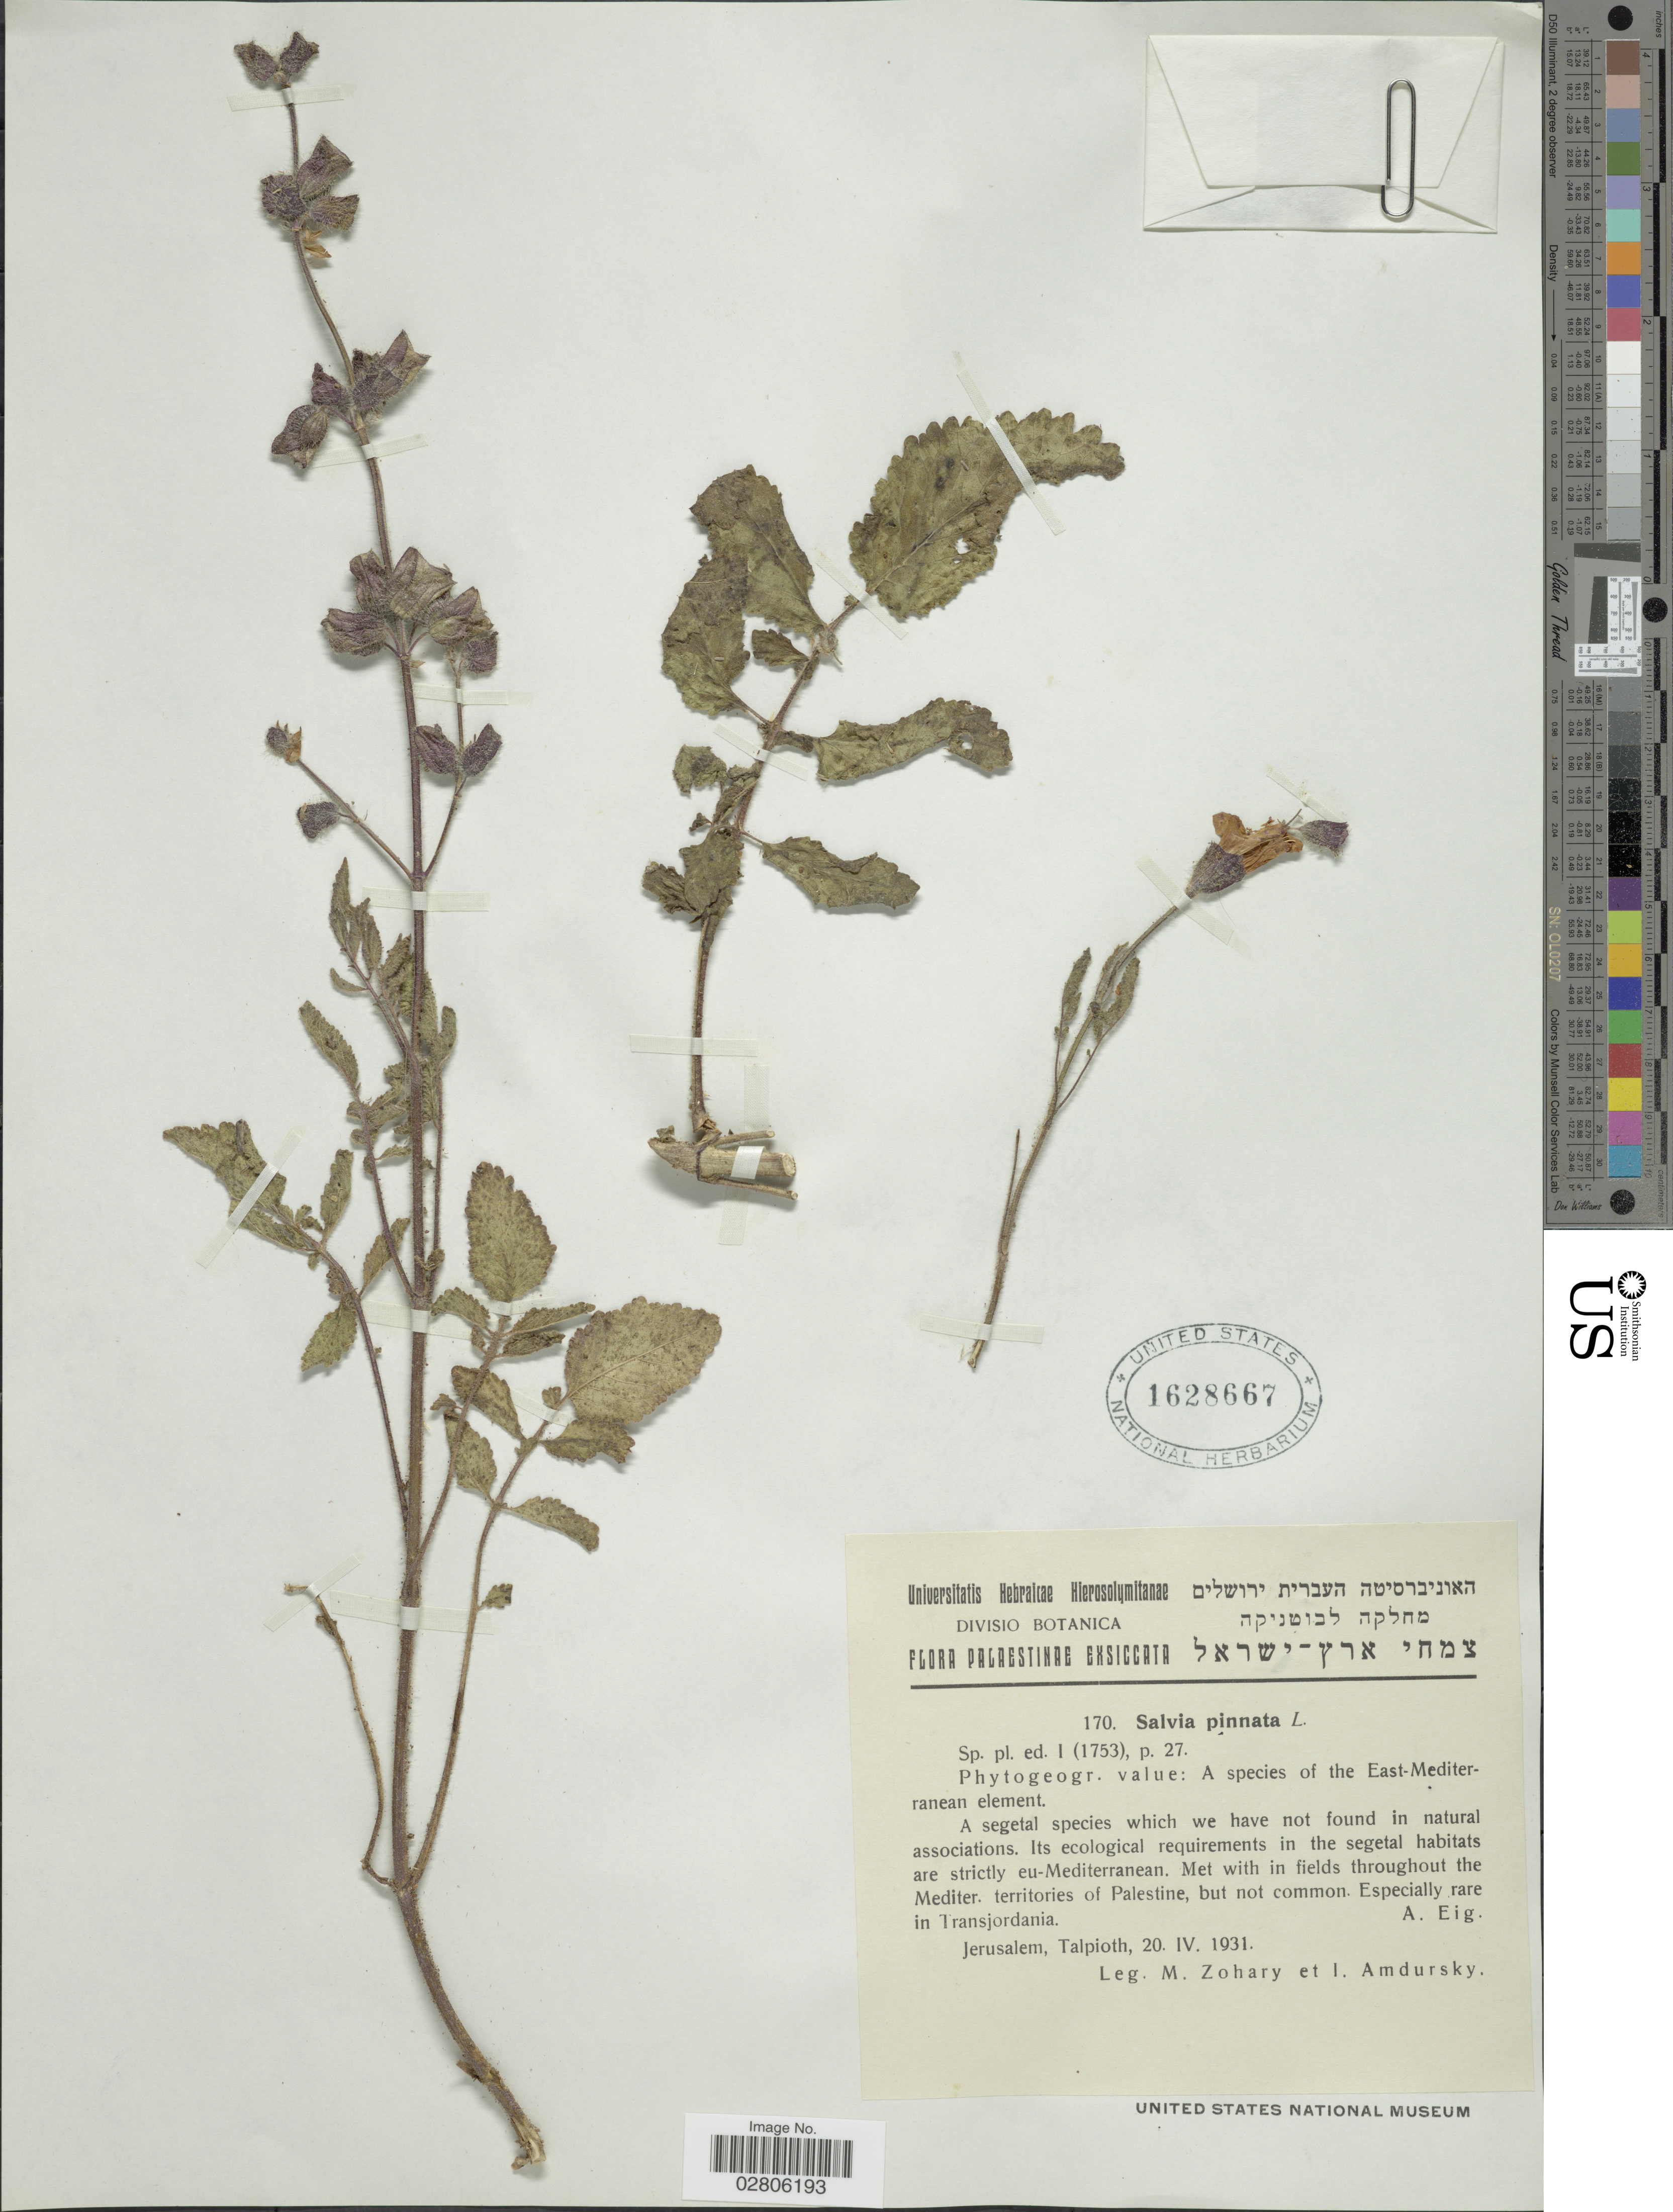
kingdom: Plantae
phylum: Tracheophyta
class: Magnoliopsida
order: Lamiales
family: Lamiaceae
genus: Salvia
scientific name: Salvia pinnata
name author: L.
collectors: M. Zohary & I. Amdursky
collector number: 170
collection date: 1931-04-20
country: Israel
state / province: Jerusalem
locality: Jerusalem, Talpioth.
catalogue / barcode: US 1628667